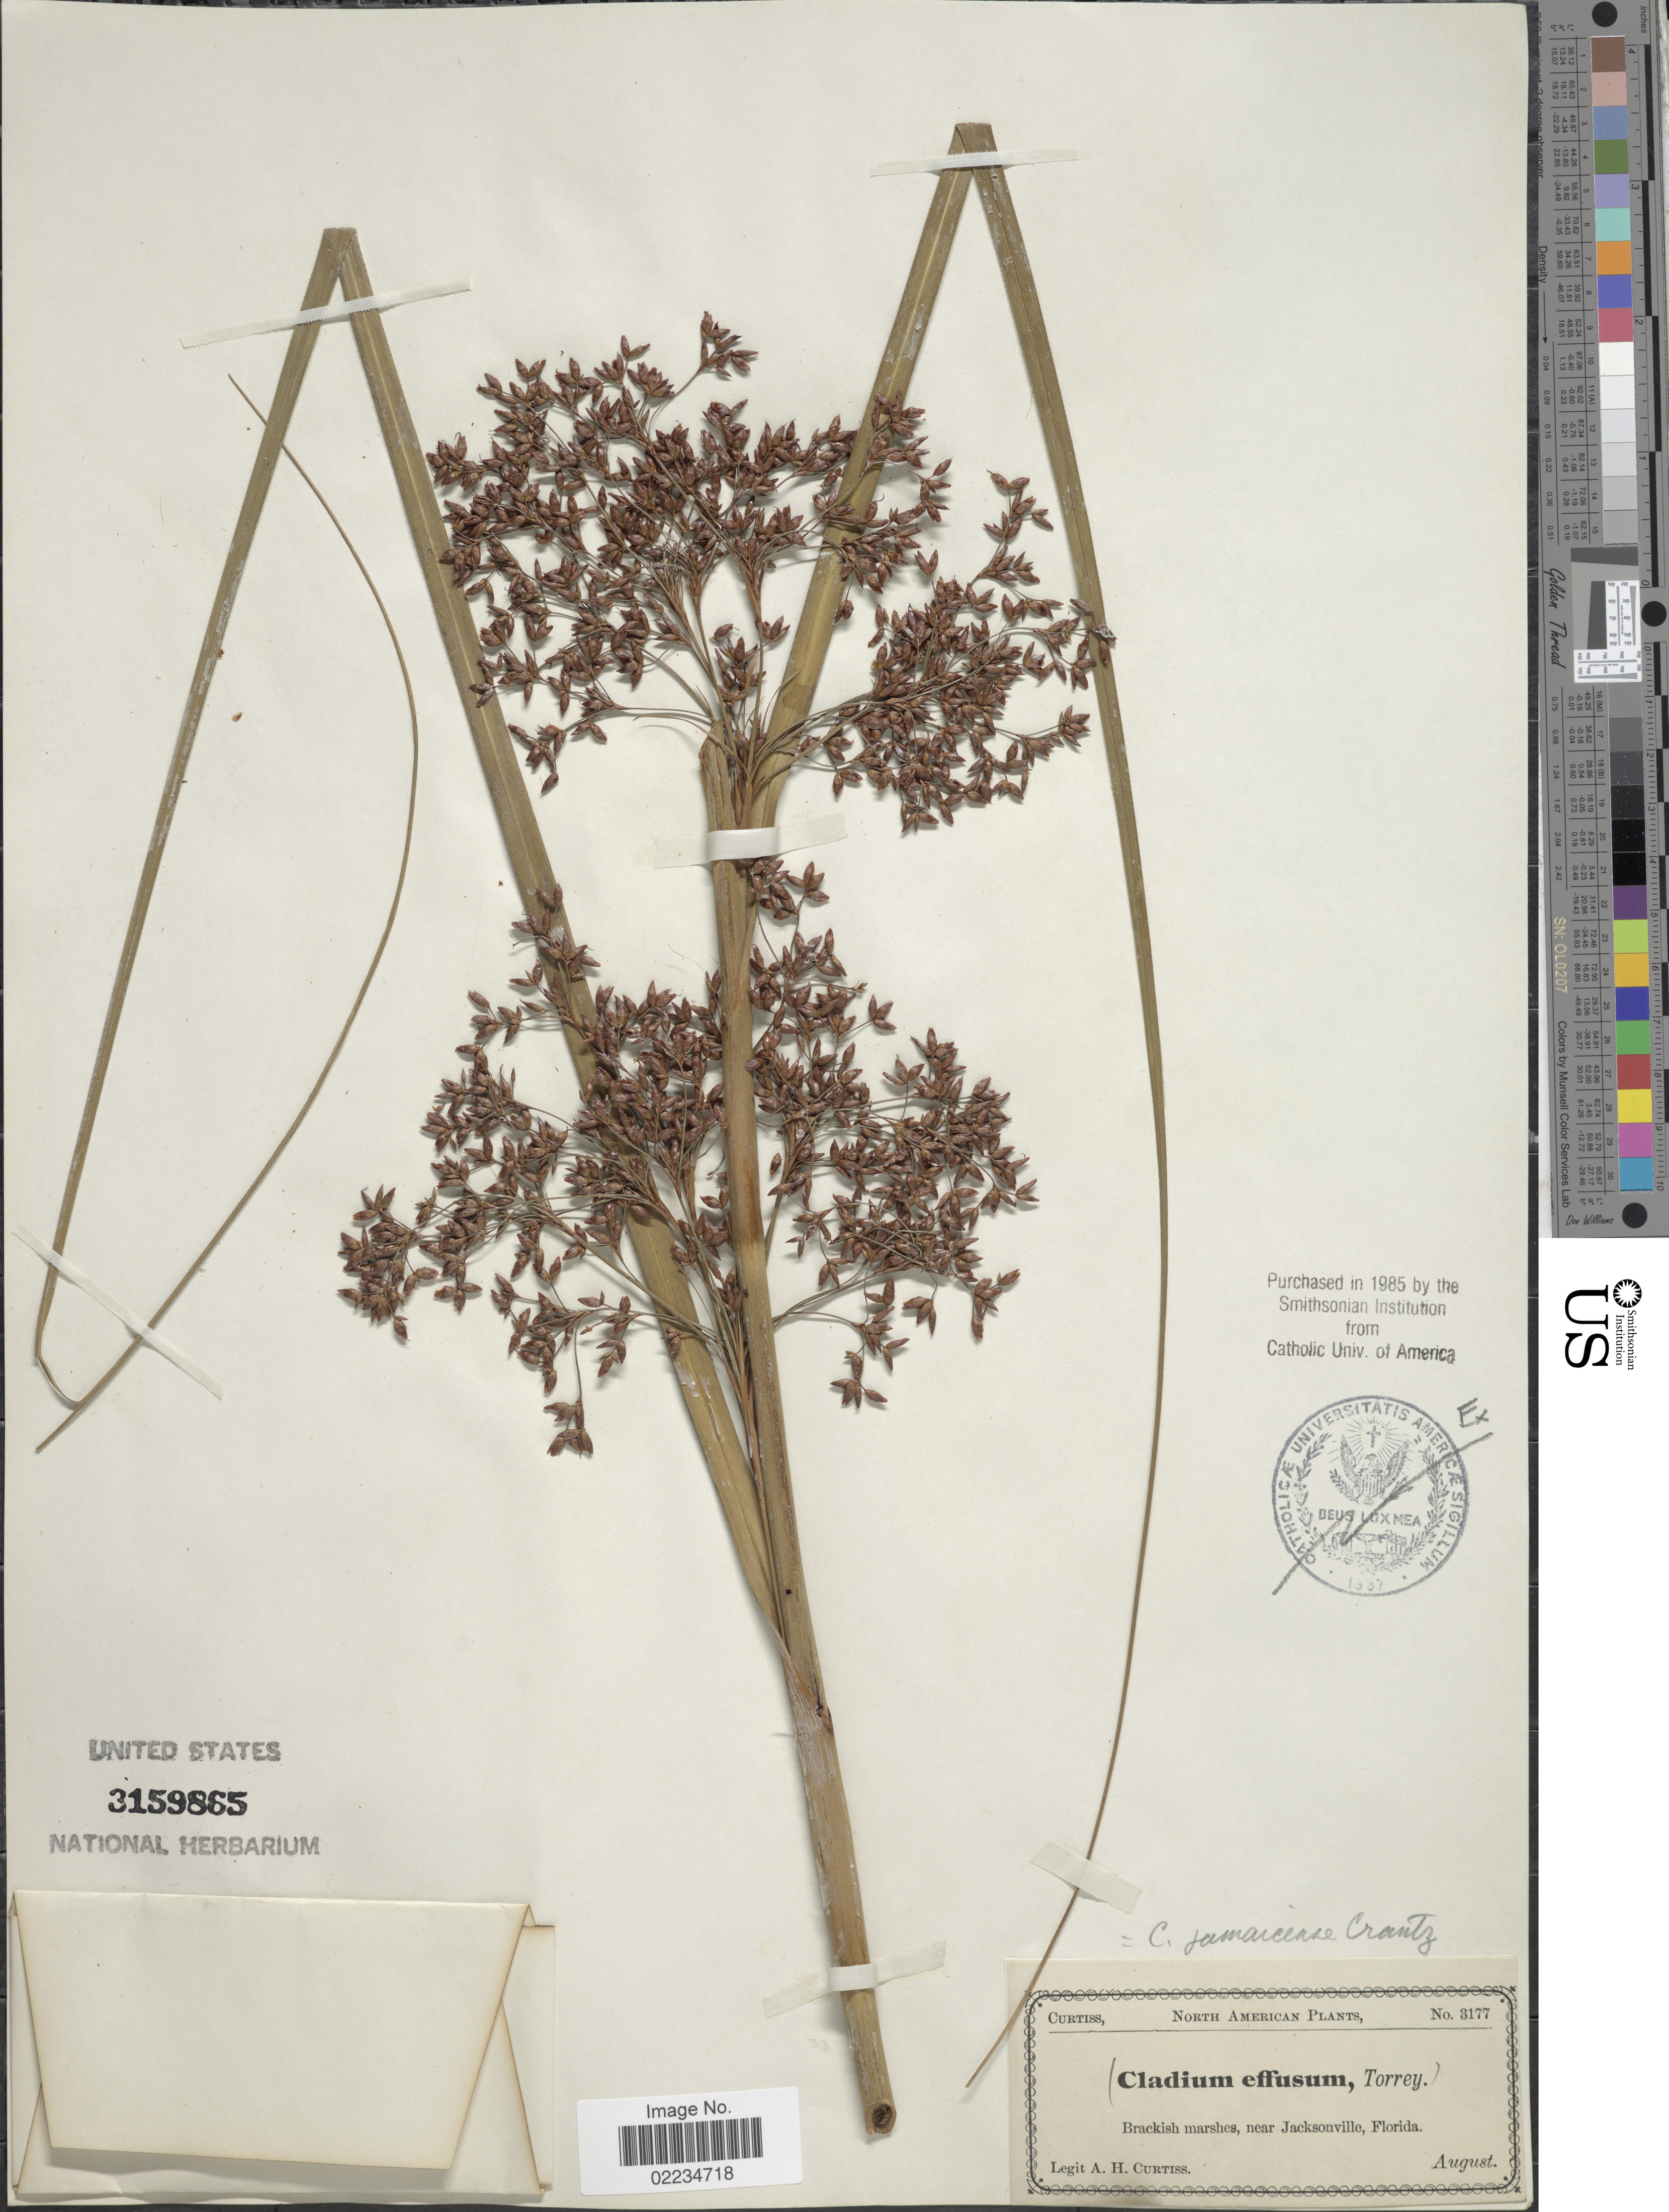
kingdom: Plantae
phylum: Tracheophyta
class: Liliopsida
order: Poales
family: Cyperaceae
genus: Cladium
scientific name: Cladium jamaicense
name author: Crantz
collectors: A. H. Curtiss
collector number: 3177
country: United States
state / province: Florida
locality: Brackish marshes, near Jacksonville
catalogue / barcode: US 3159865